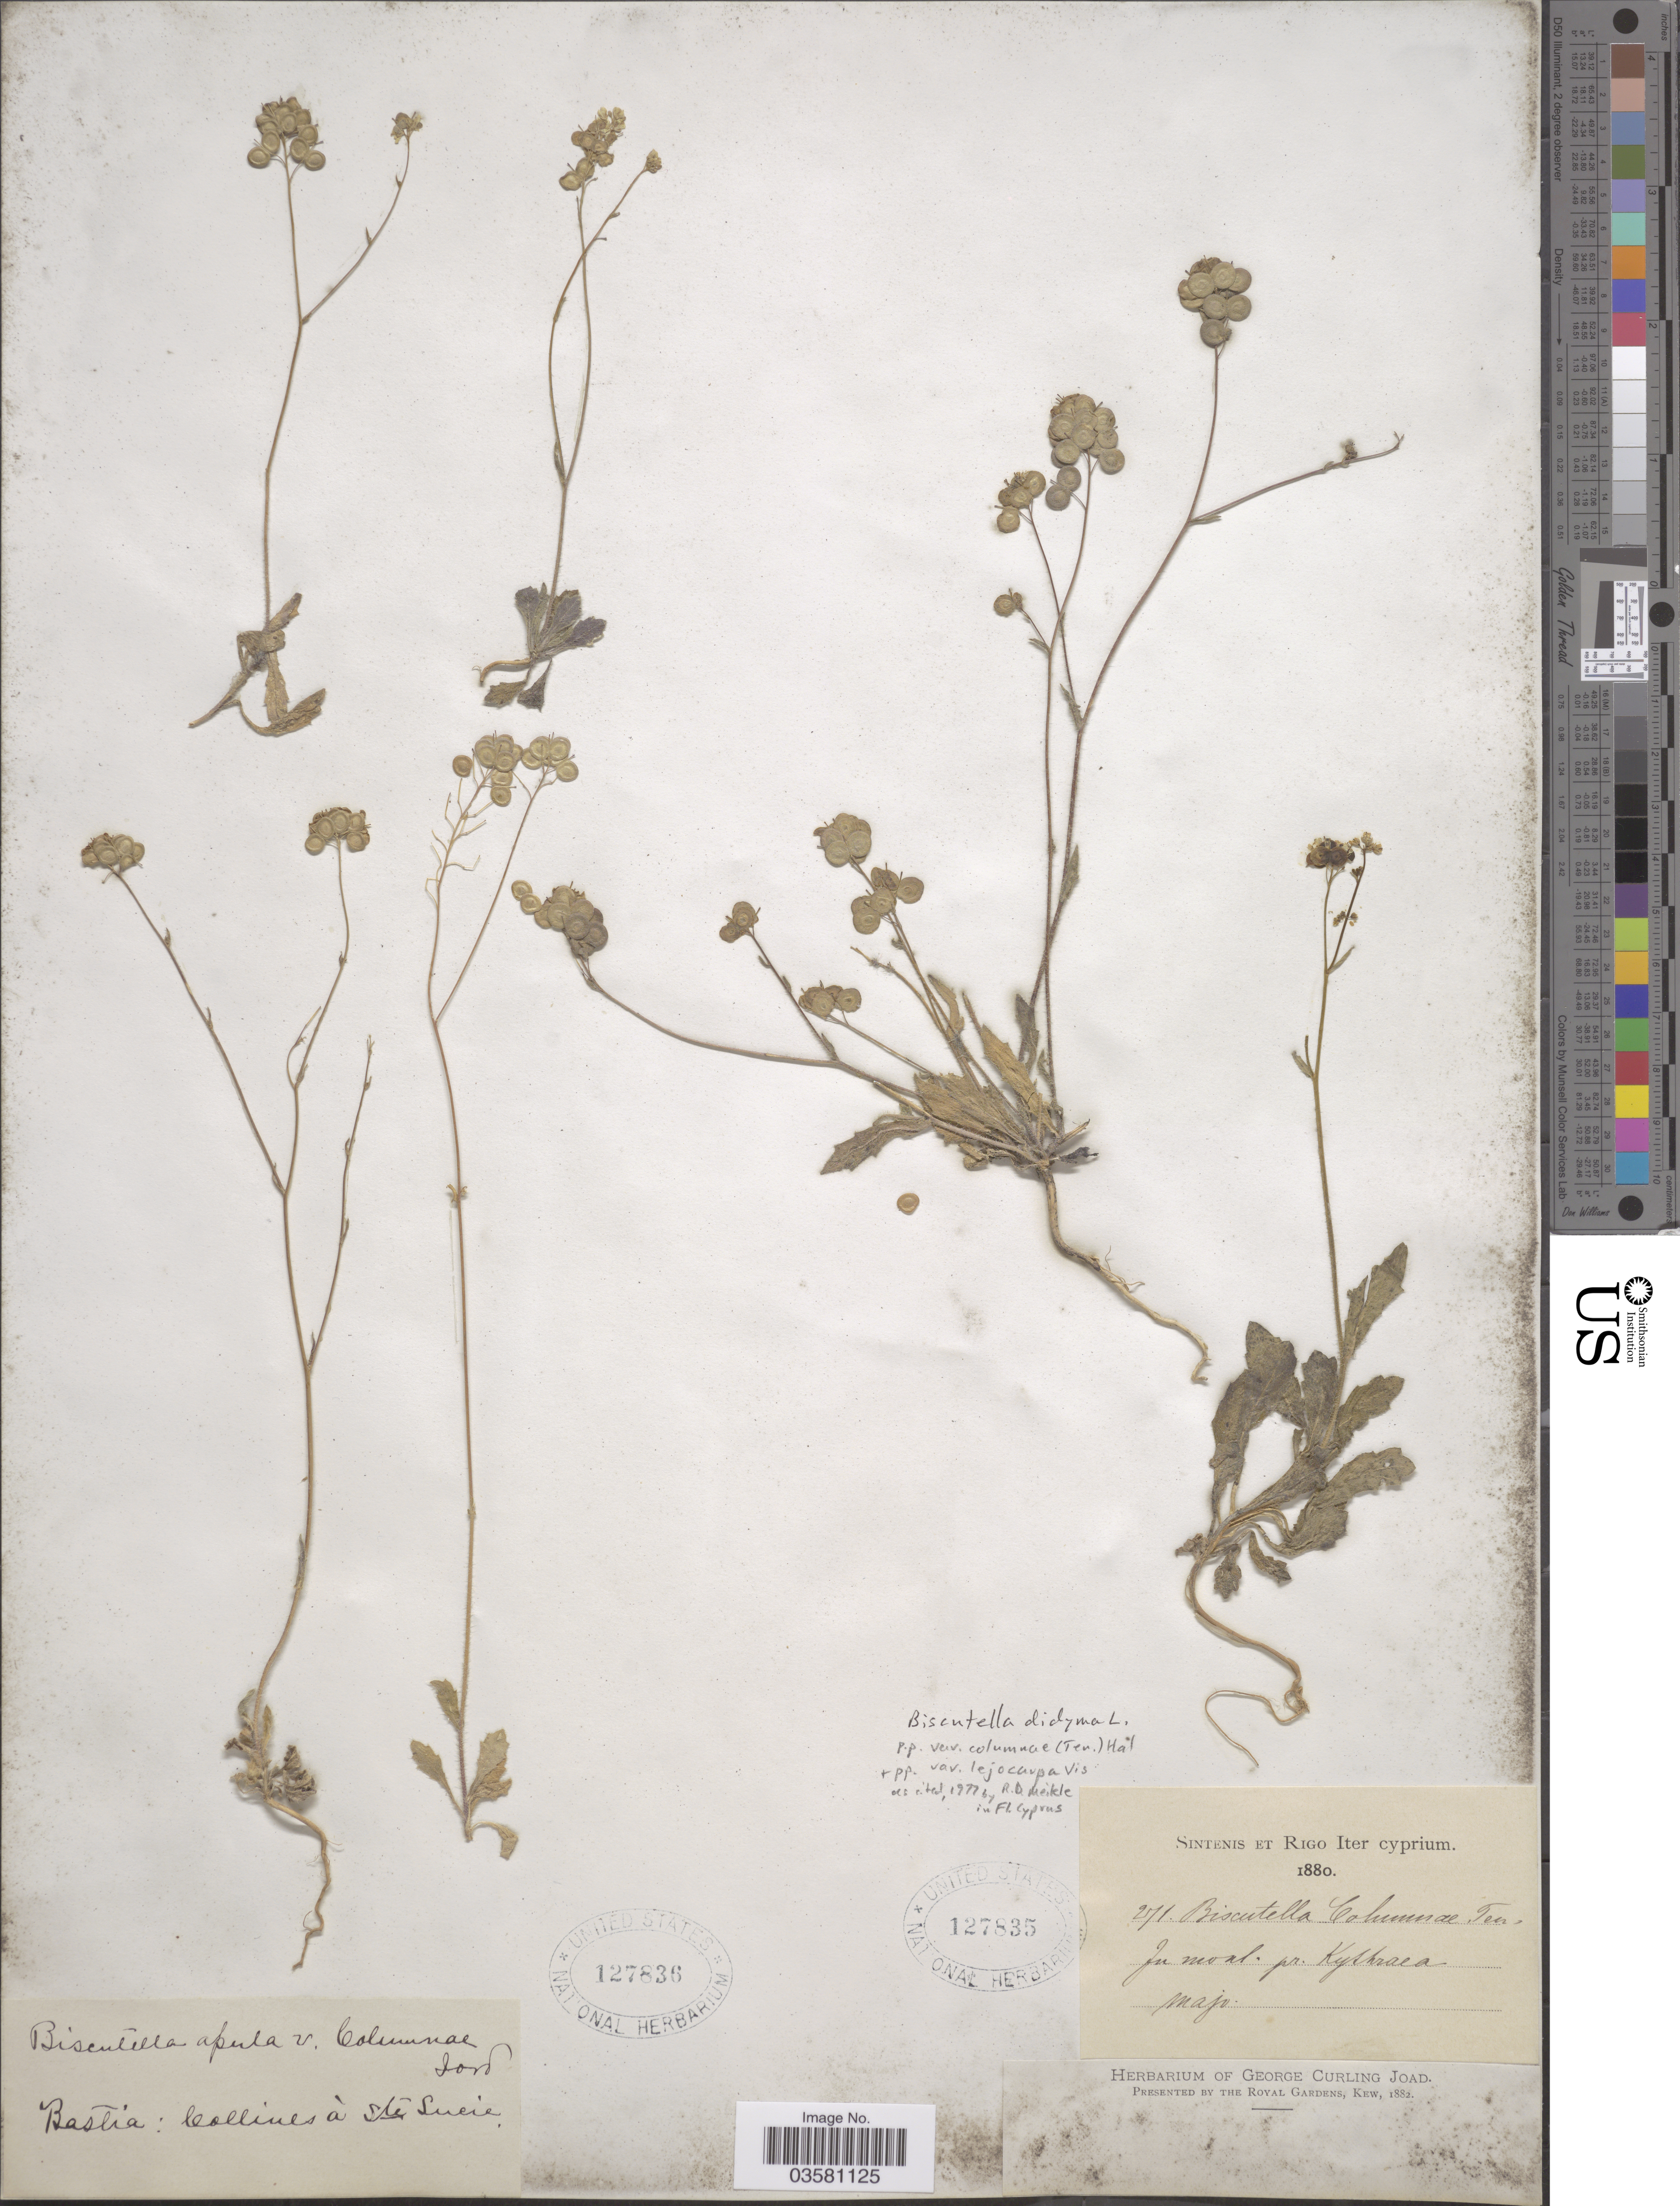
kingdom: Plantae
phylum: Tracheophyta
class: Magnoliopsida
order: Brassicales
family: Brassicaceae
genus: Biscutella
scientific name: Biscutella didyma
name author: L.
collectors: -. Sintenis & -- Rigo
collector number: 271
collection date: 1880-05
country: Cyprus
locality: Iter cyprium. In mont. pr. Kythraca. [interpreted]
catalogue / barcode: US 127835-2